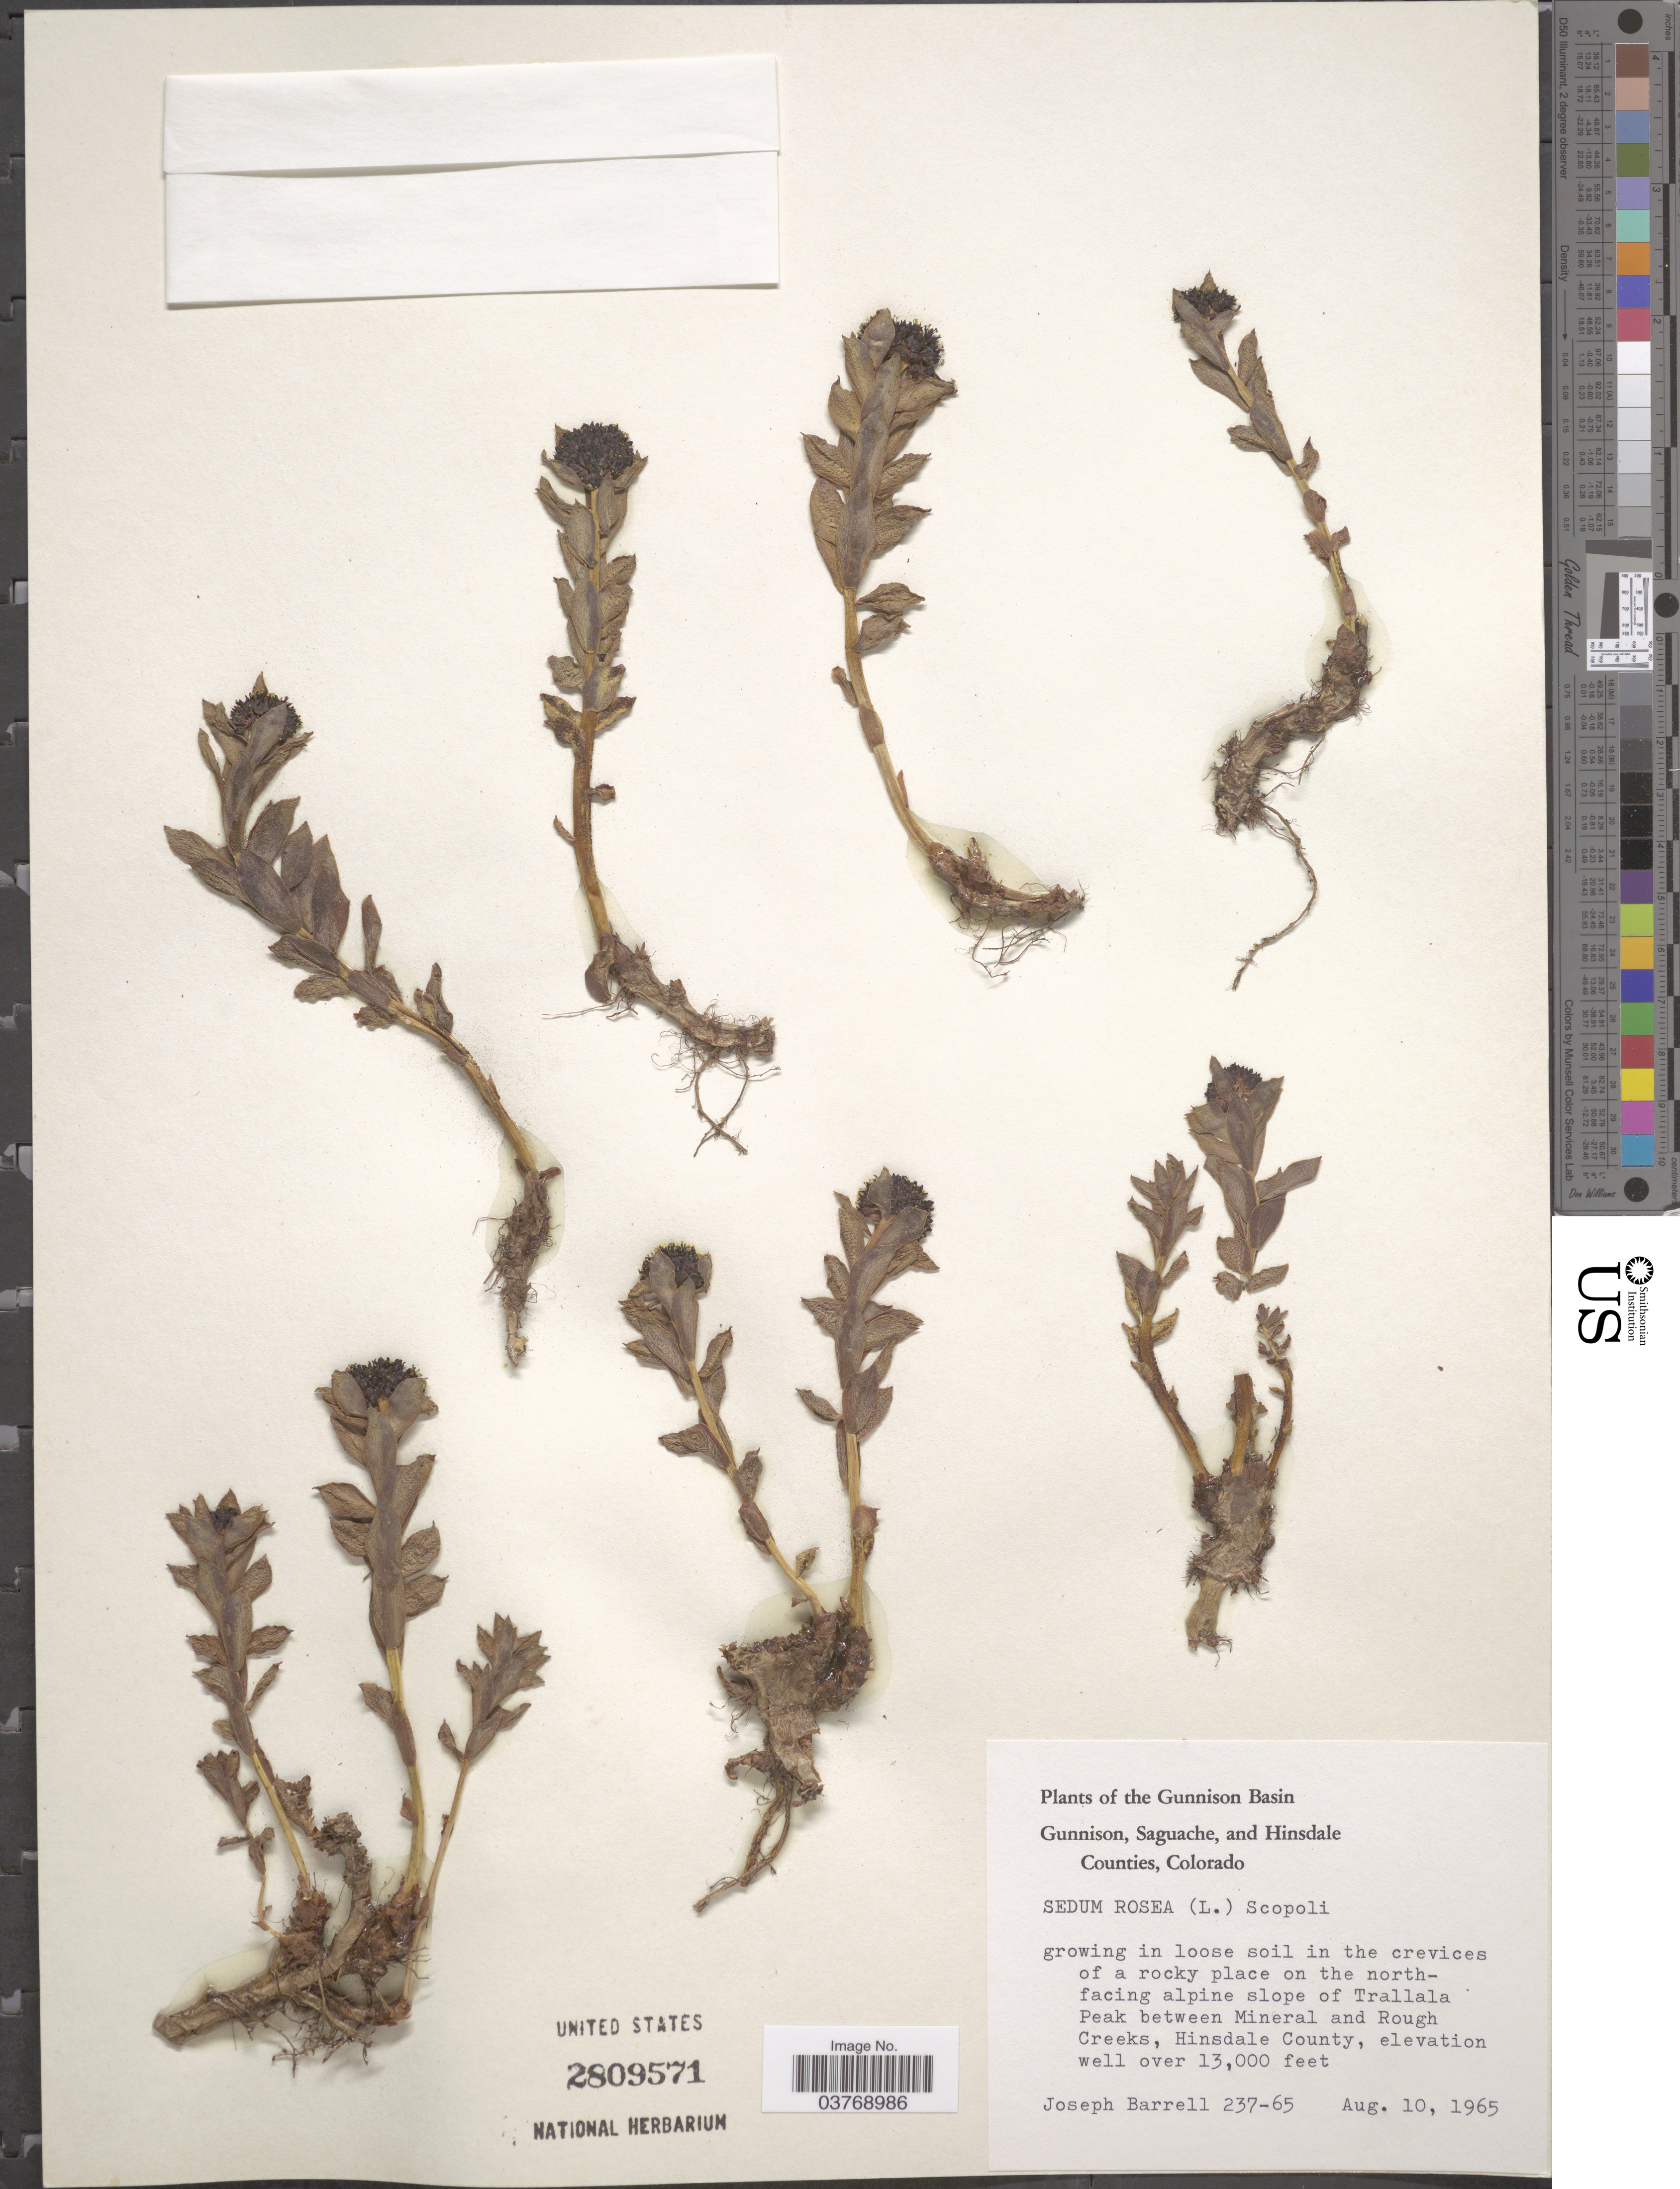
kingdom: Plantae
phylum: Tracheophyta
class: Magnoliopsida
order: Saxifragales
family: Crassulaceae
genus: Rhodiola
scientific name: Rhodiola integrifolia subsp. integrifolia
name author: Raf.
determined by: Strong, Mark T., (BOT), Smithsonian Institution - National Museum of Natural History (UNITED STATES)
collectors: J. Barrell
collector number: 237-65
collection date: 1965-08-10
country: United States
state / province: Colorado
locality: The Gunnison Basin. On the north-facing alpine slope of Trallala Peak between Mineral and Rough Creeks, Hinsdale County.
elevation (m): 3962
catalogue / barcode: US 2809571